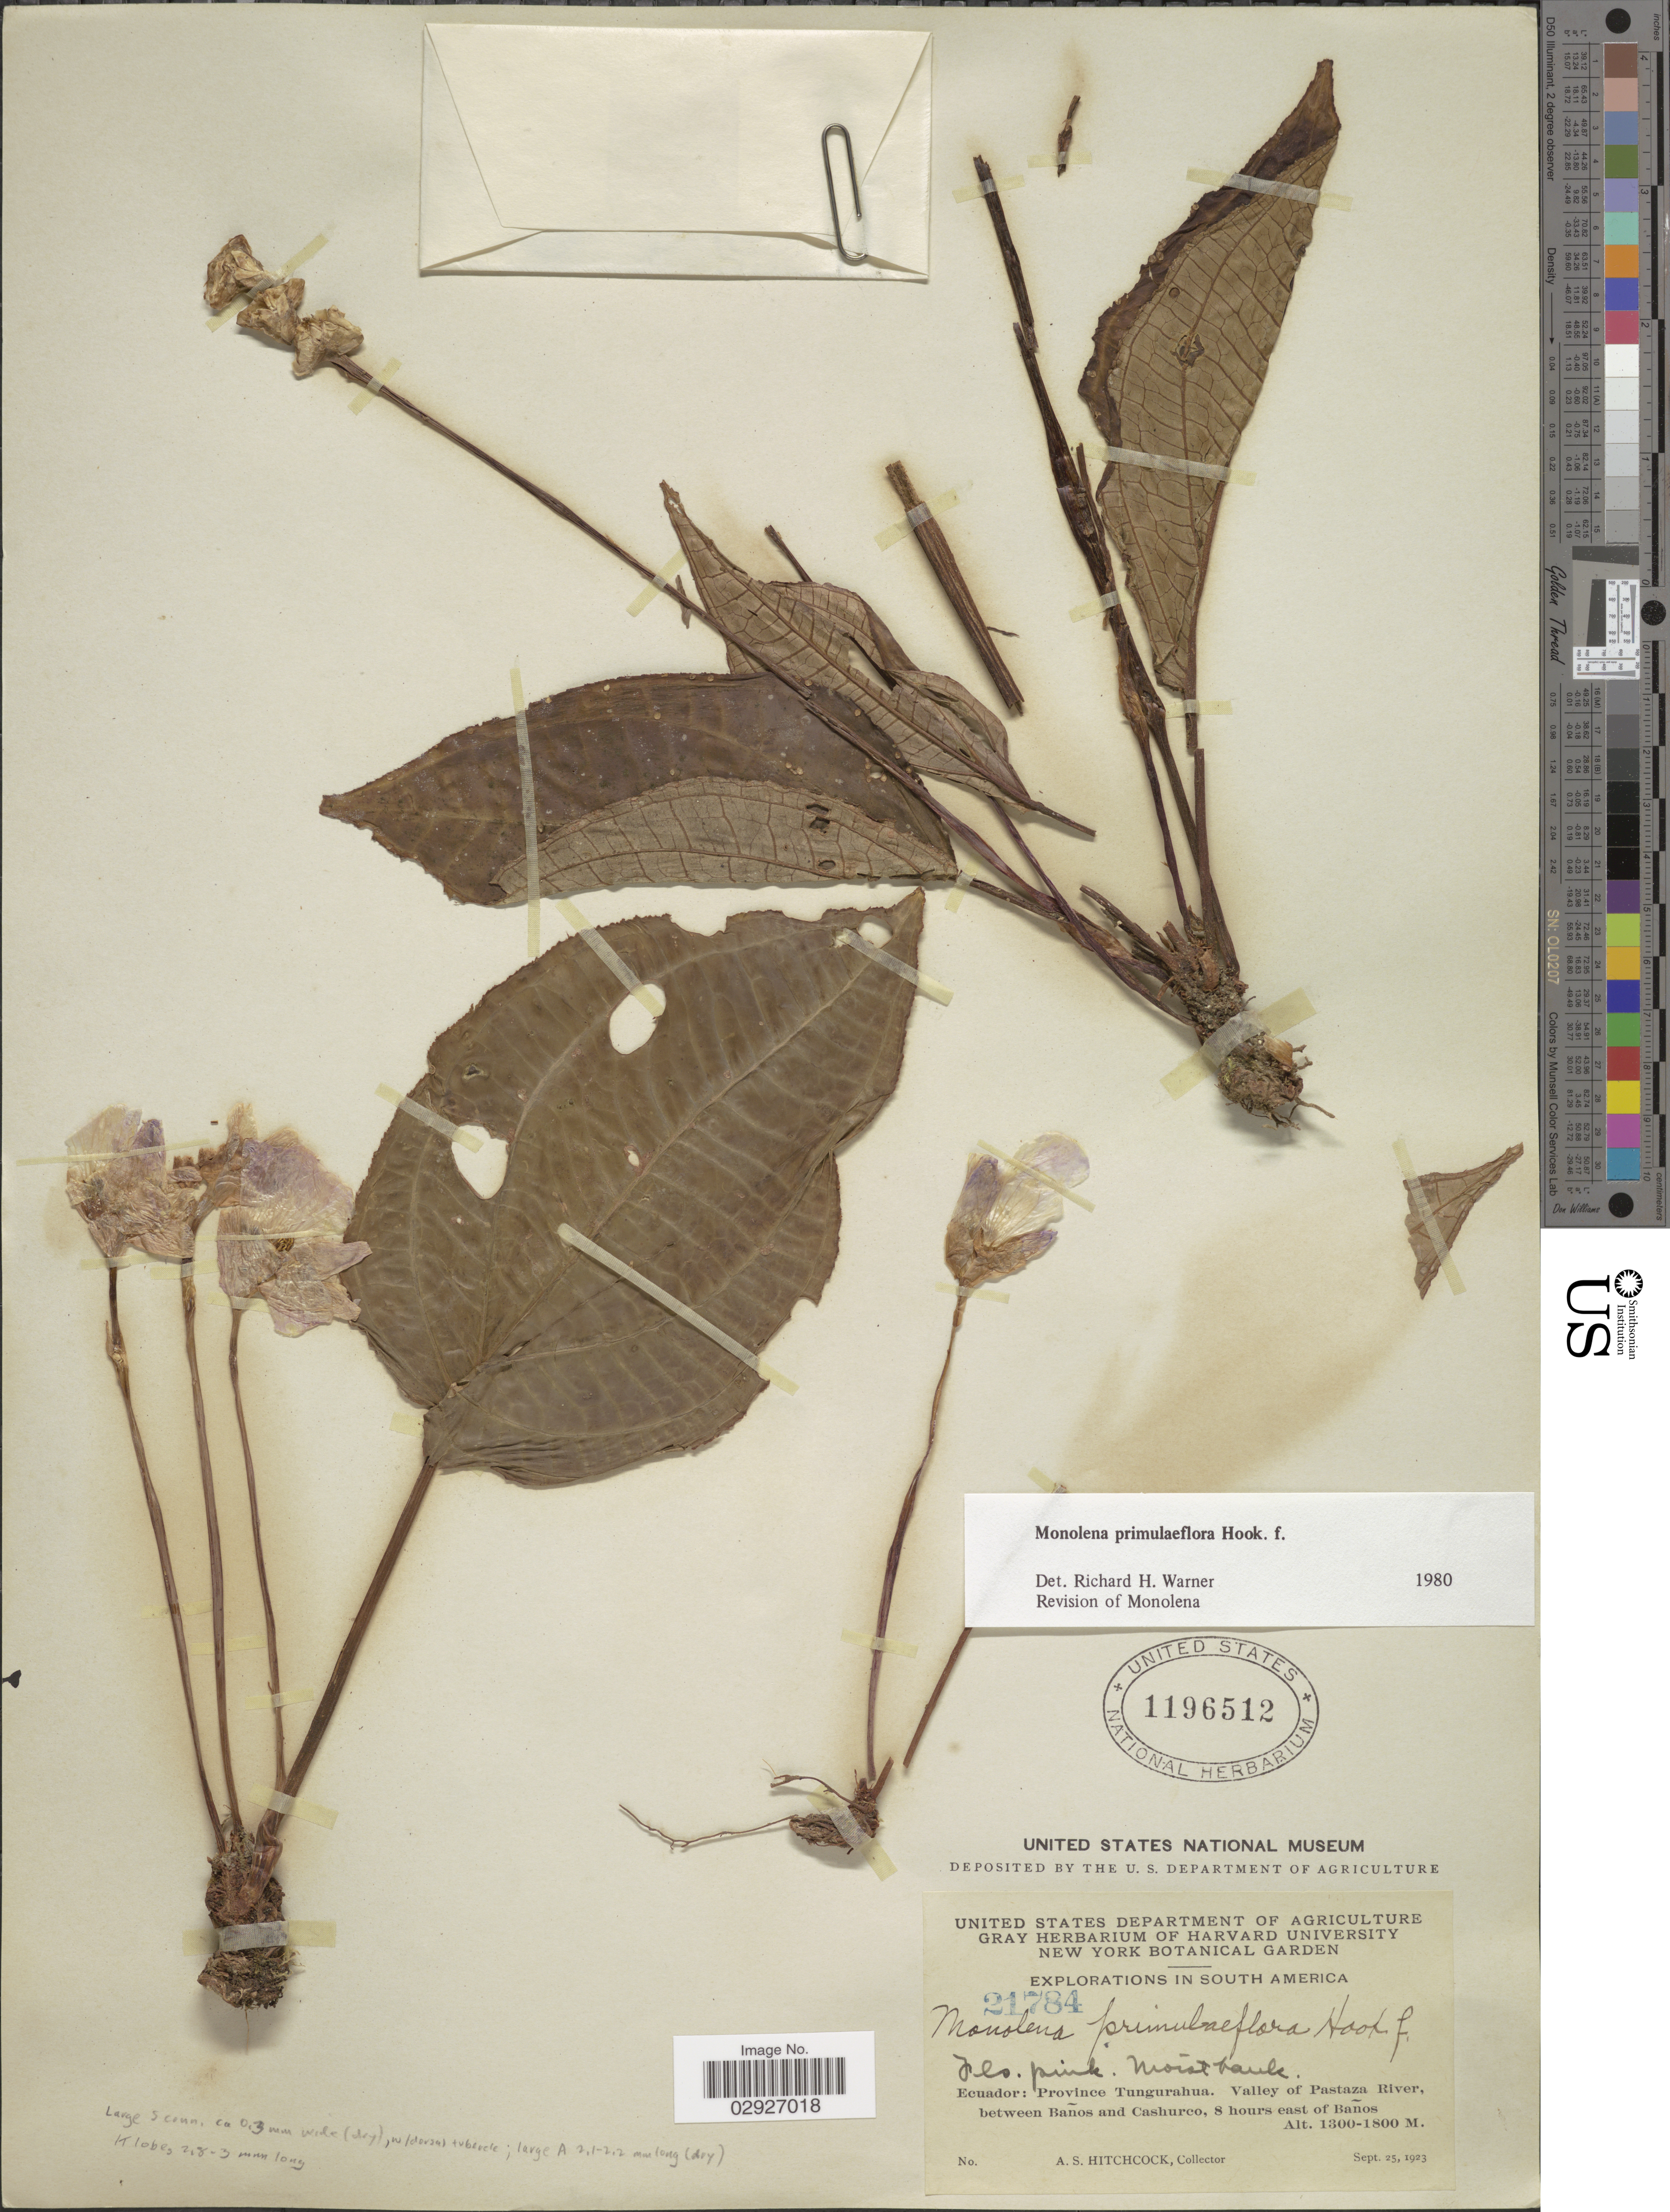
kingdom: Plantae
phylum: Tracheophyta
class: Magnoliopsida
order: Myrtales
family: Melastomataceae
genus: Monolena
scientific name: Monolena primuliflora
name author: Hook. f.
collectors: A. S. Hitchcock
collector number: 21784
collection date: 1923-09-25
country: Ecuador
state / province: Tungurahua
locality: Province Tungurahua. Valley of Pastaza River, between Baños and Cashurco, 8 hours east of Baños.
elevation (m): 1300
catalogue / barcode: US 1196512